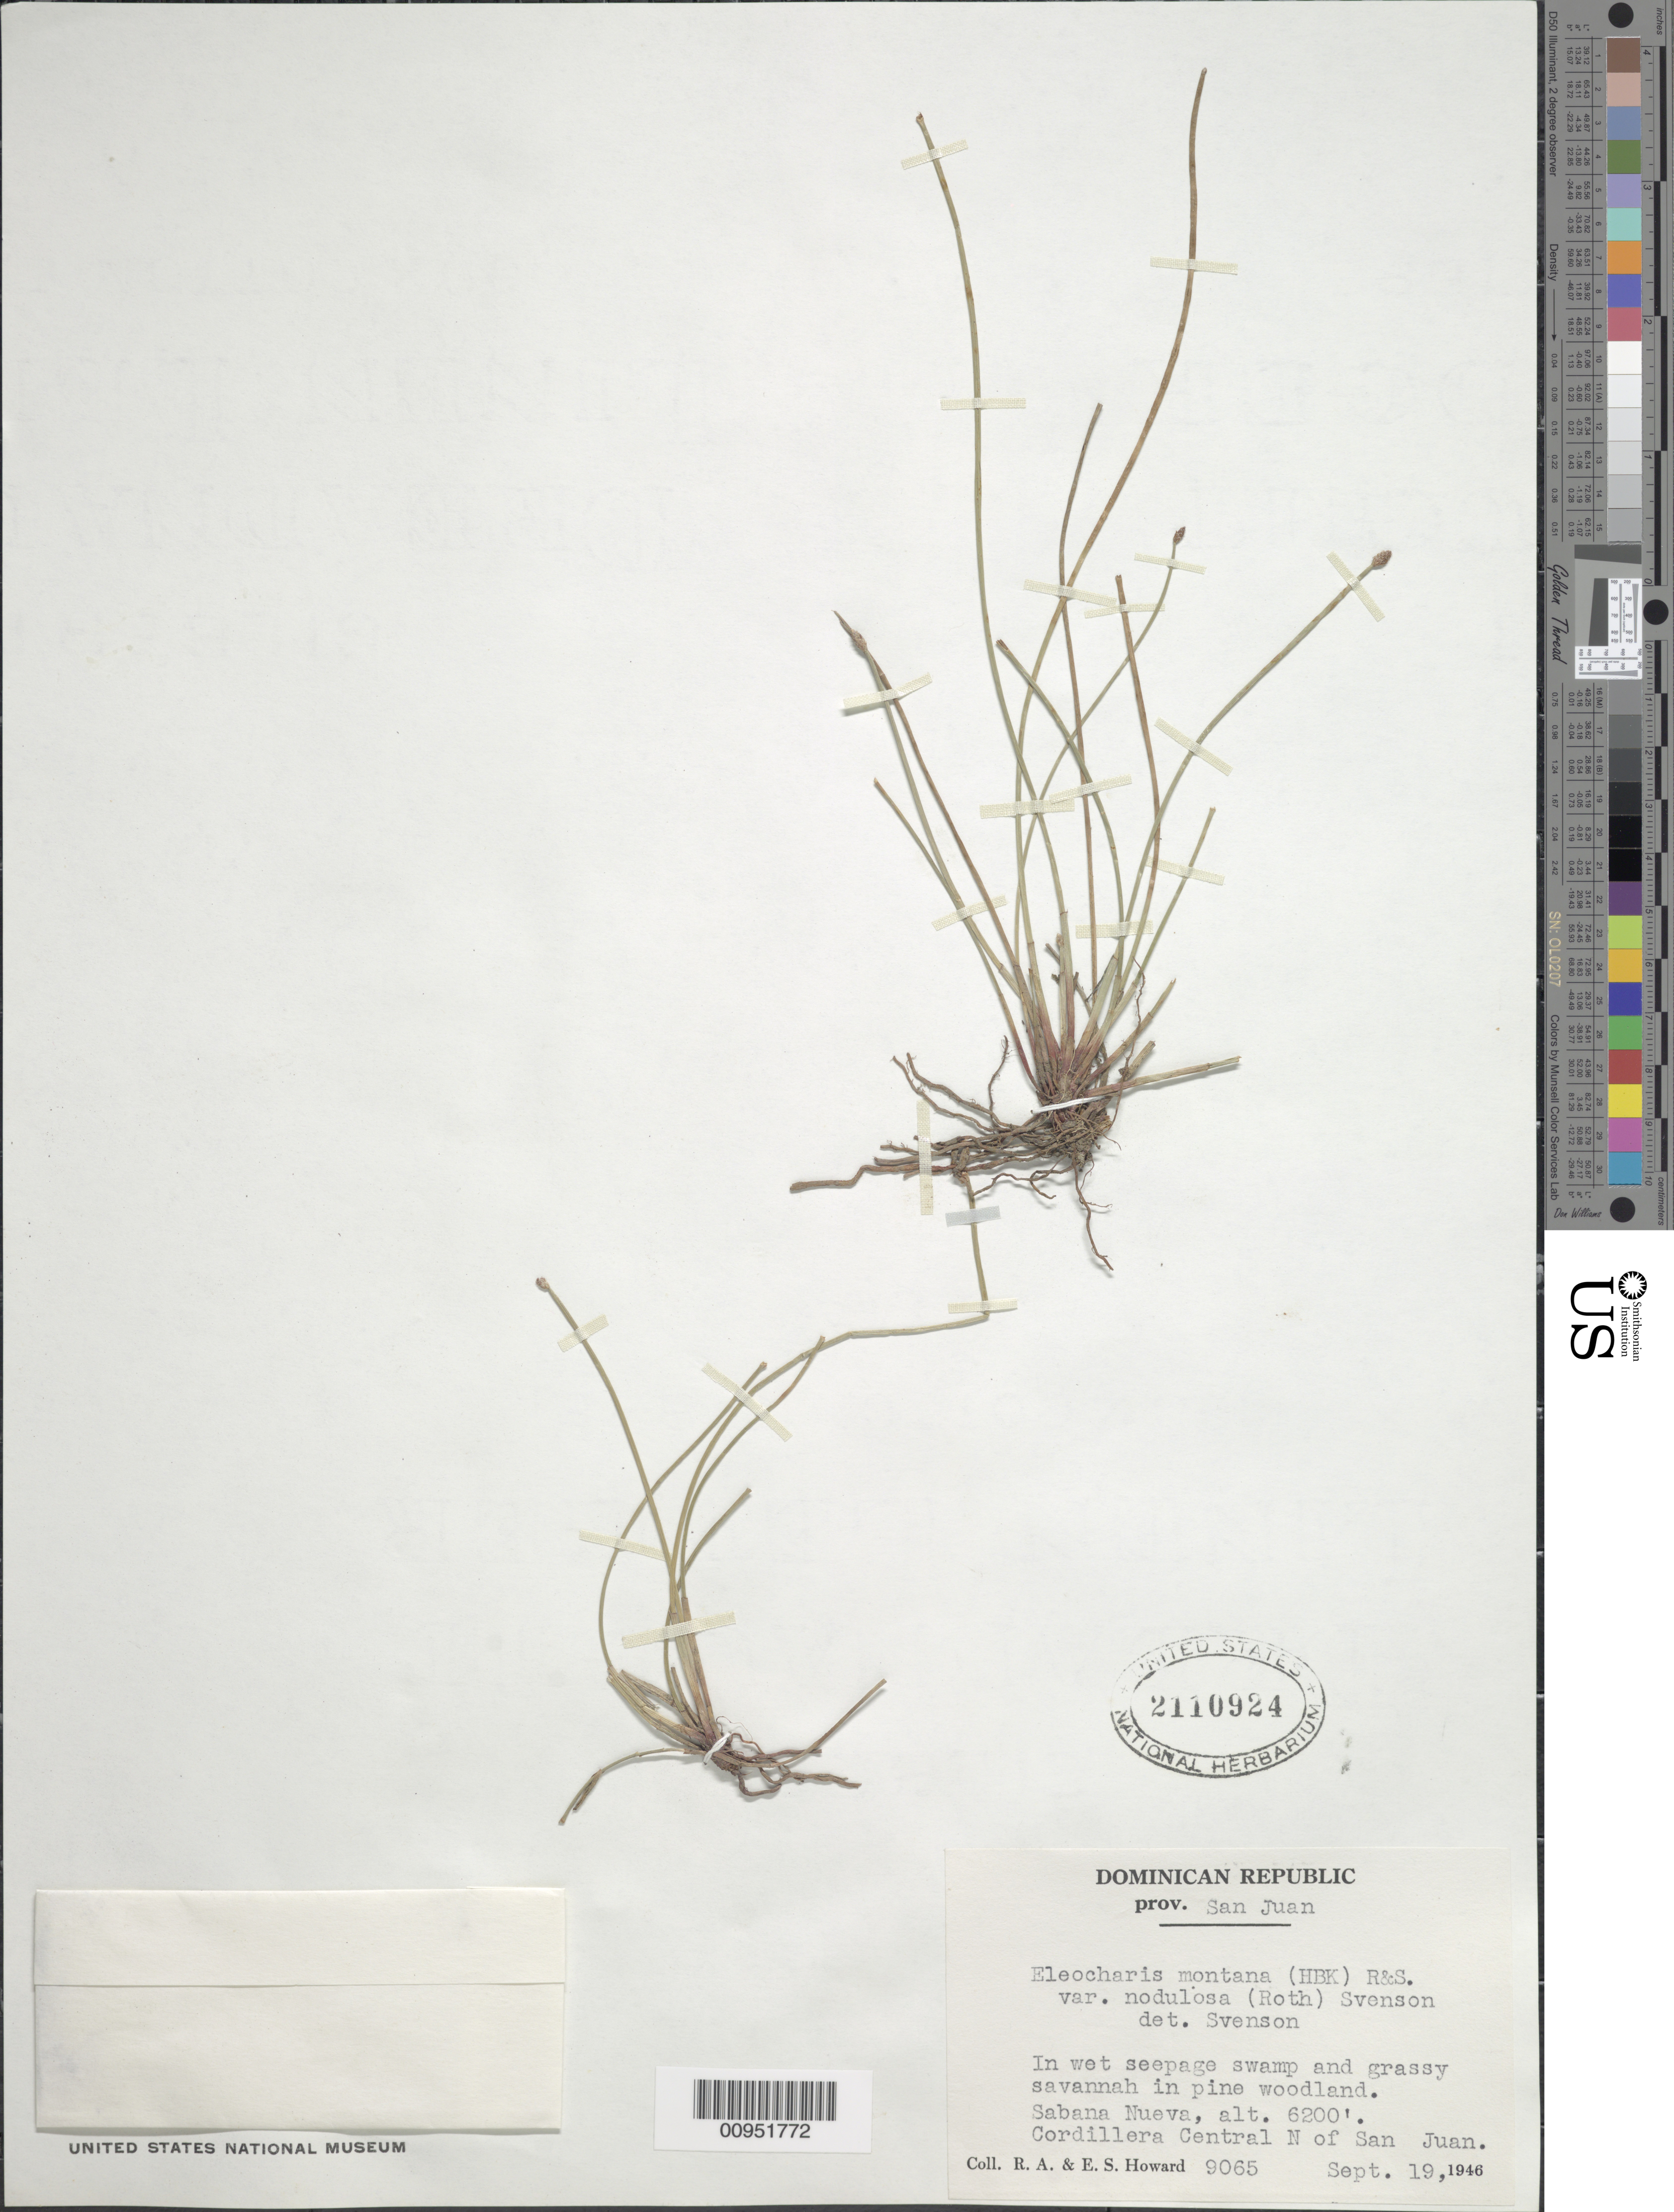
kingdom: Plantae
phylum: Tracheophyta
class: Liliopsida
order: Poales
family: Cyperaceae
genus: Eleocharis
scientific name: Eleocharis montana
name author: (Kunth) Roem. & Schult.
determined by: Svenson, --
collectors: R. A. Howard & E. S. Howard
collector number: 9065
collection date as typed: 19 Sep 1946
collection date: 1946-09-19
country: Dominican Republic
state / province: San Juan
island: Hispaniola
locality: Woodlands, Sabana Nueva, Cordillera Central, N of San Juan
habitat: In wet seepage swamp and grassy savannah in pine woodlands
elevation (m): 1890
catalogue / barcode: US 2110924